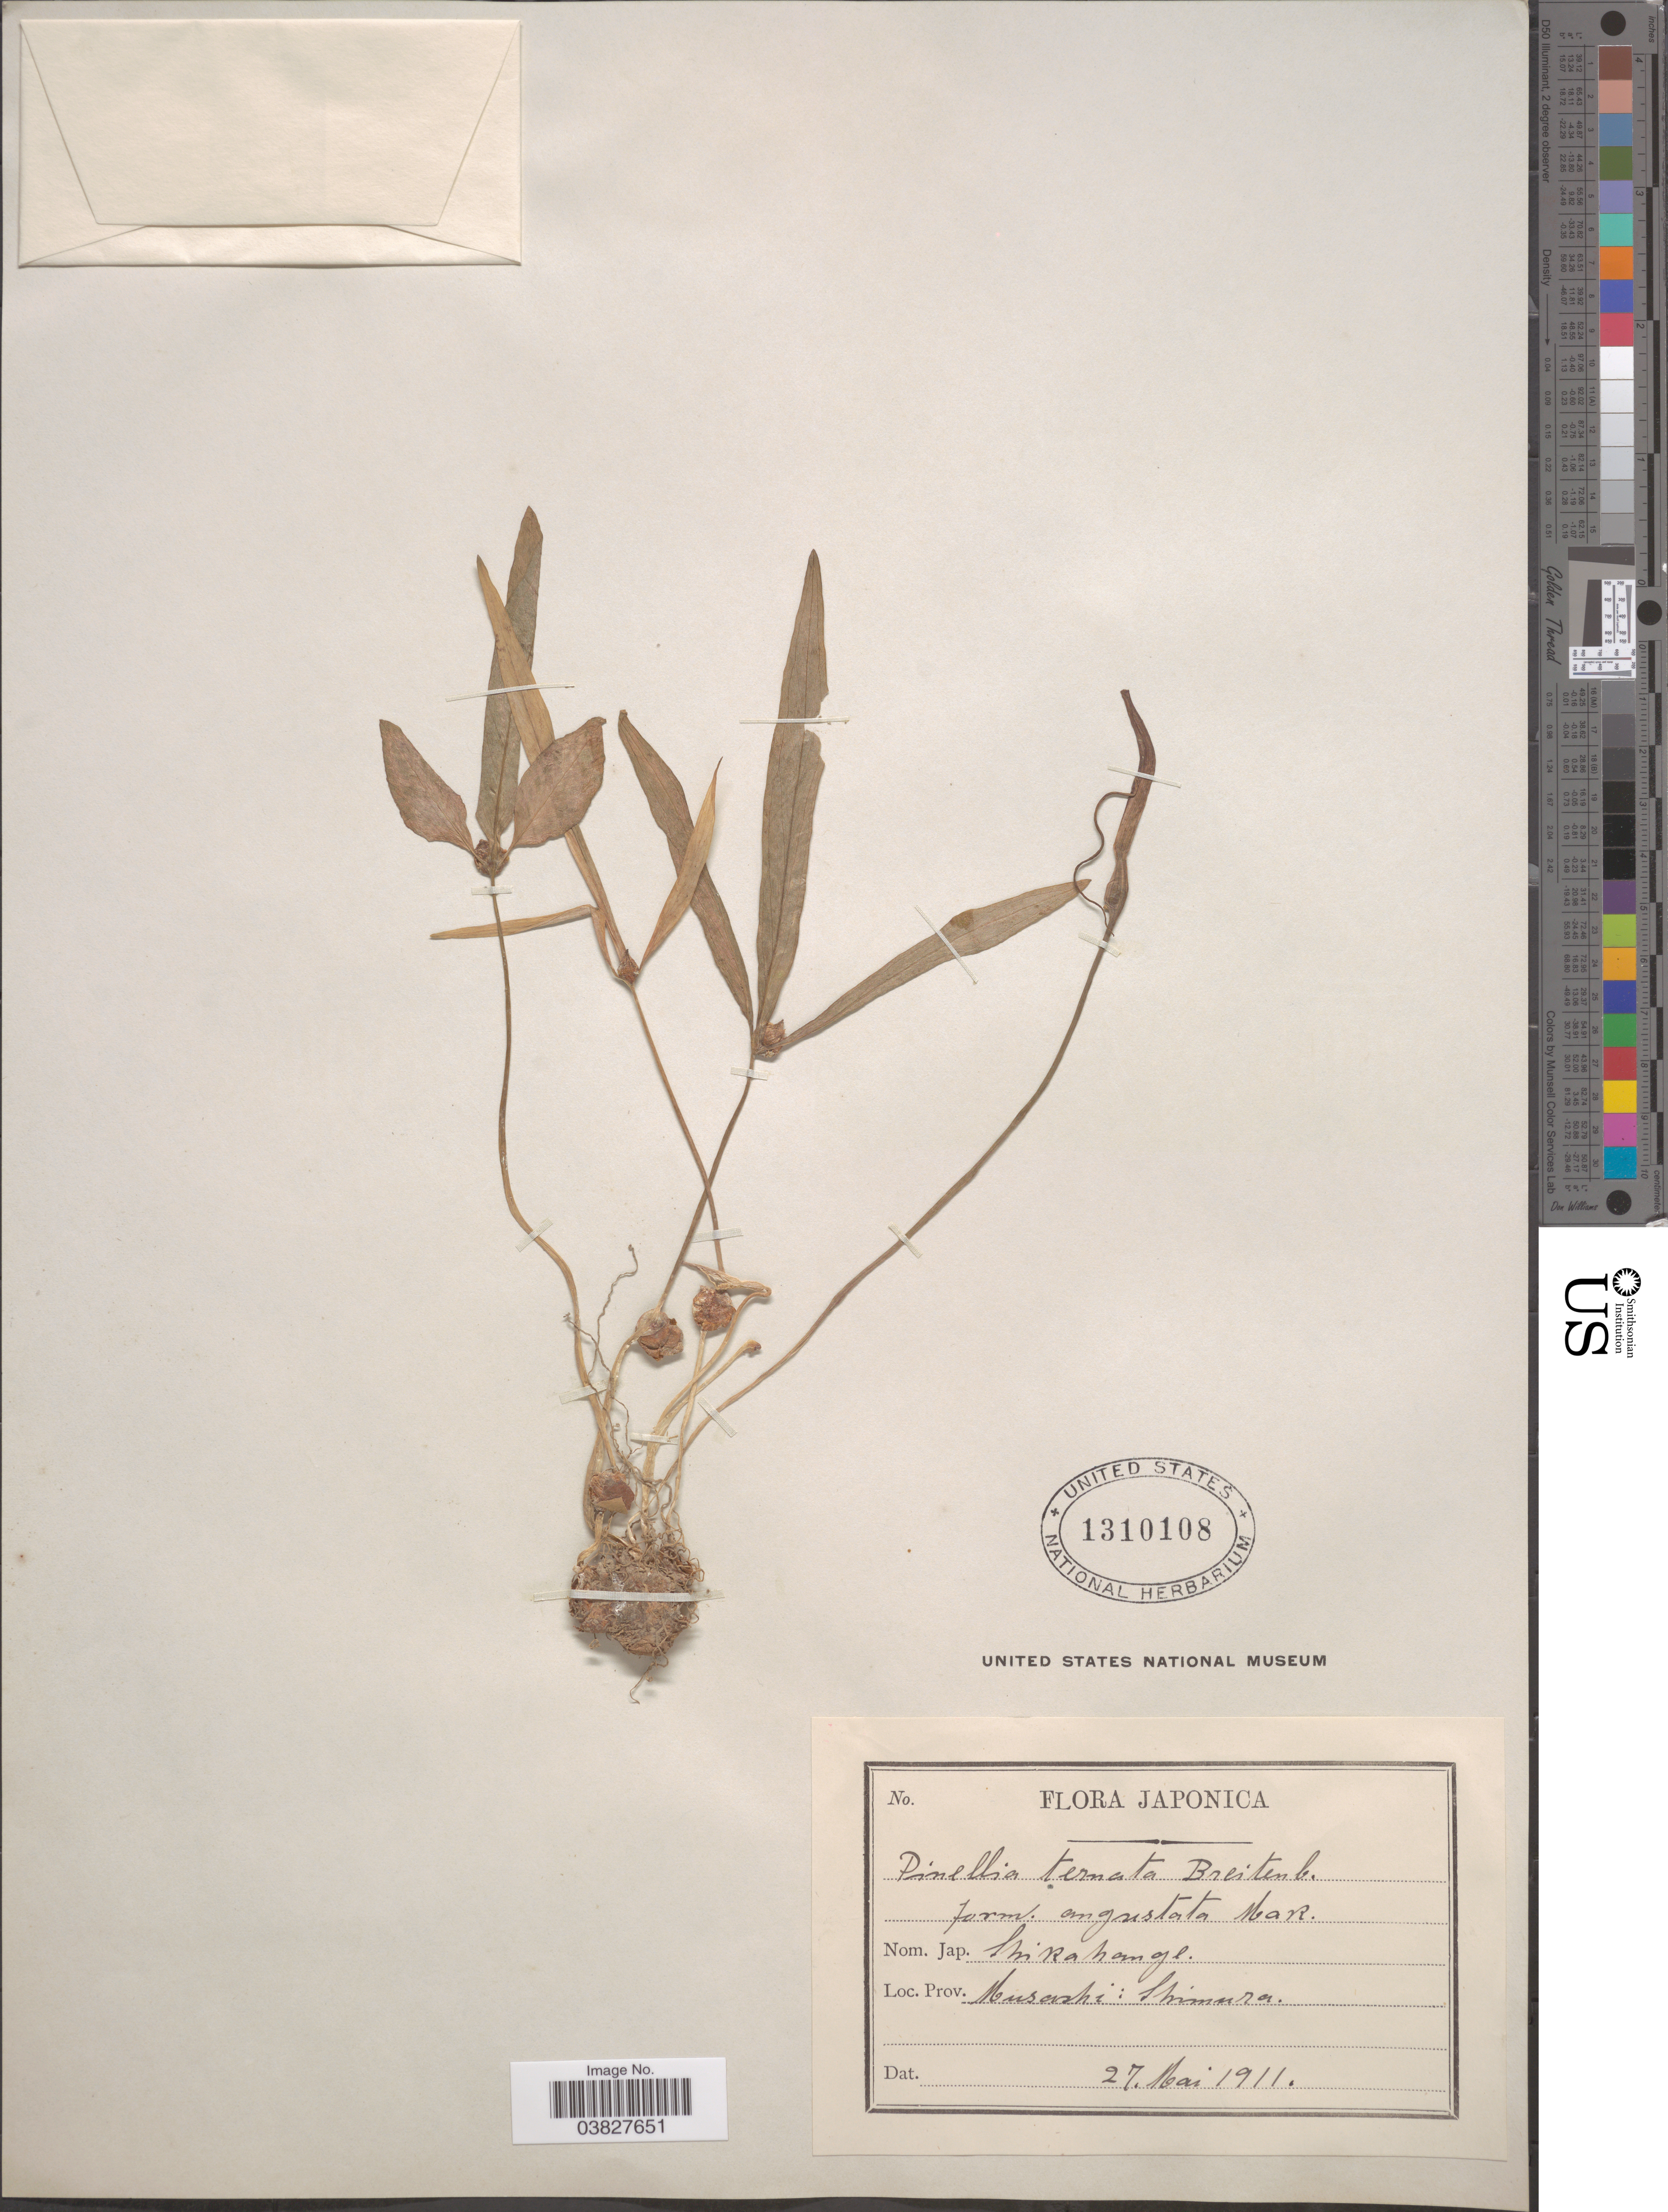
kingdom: Plantae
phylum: Tracheophyta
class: Liliopsida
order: Alismatales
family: Araceae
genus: Pinellia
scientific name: Pinellia ternata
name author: Druce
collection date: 1911-05-27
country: Japan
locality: Prov. Musashi: Shimura.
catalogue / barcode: US 1310108